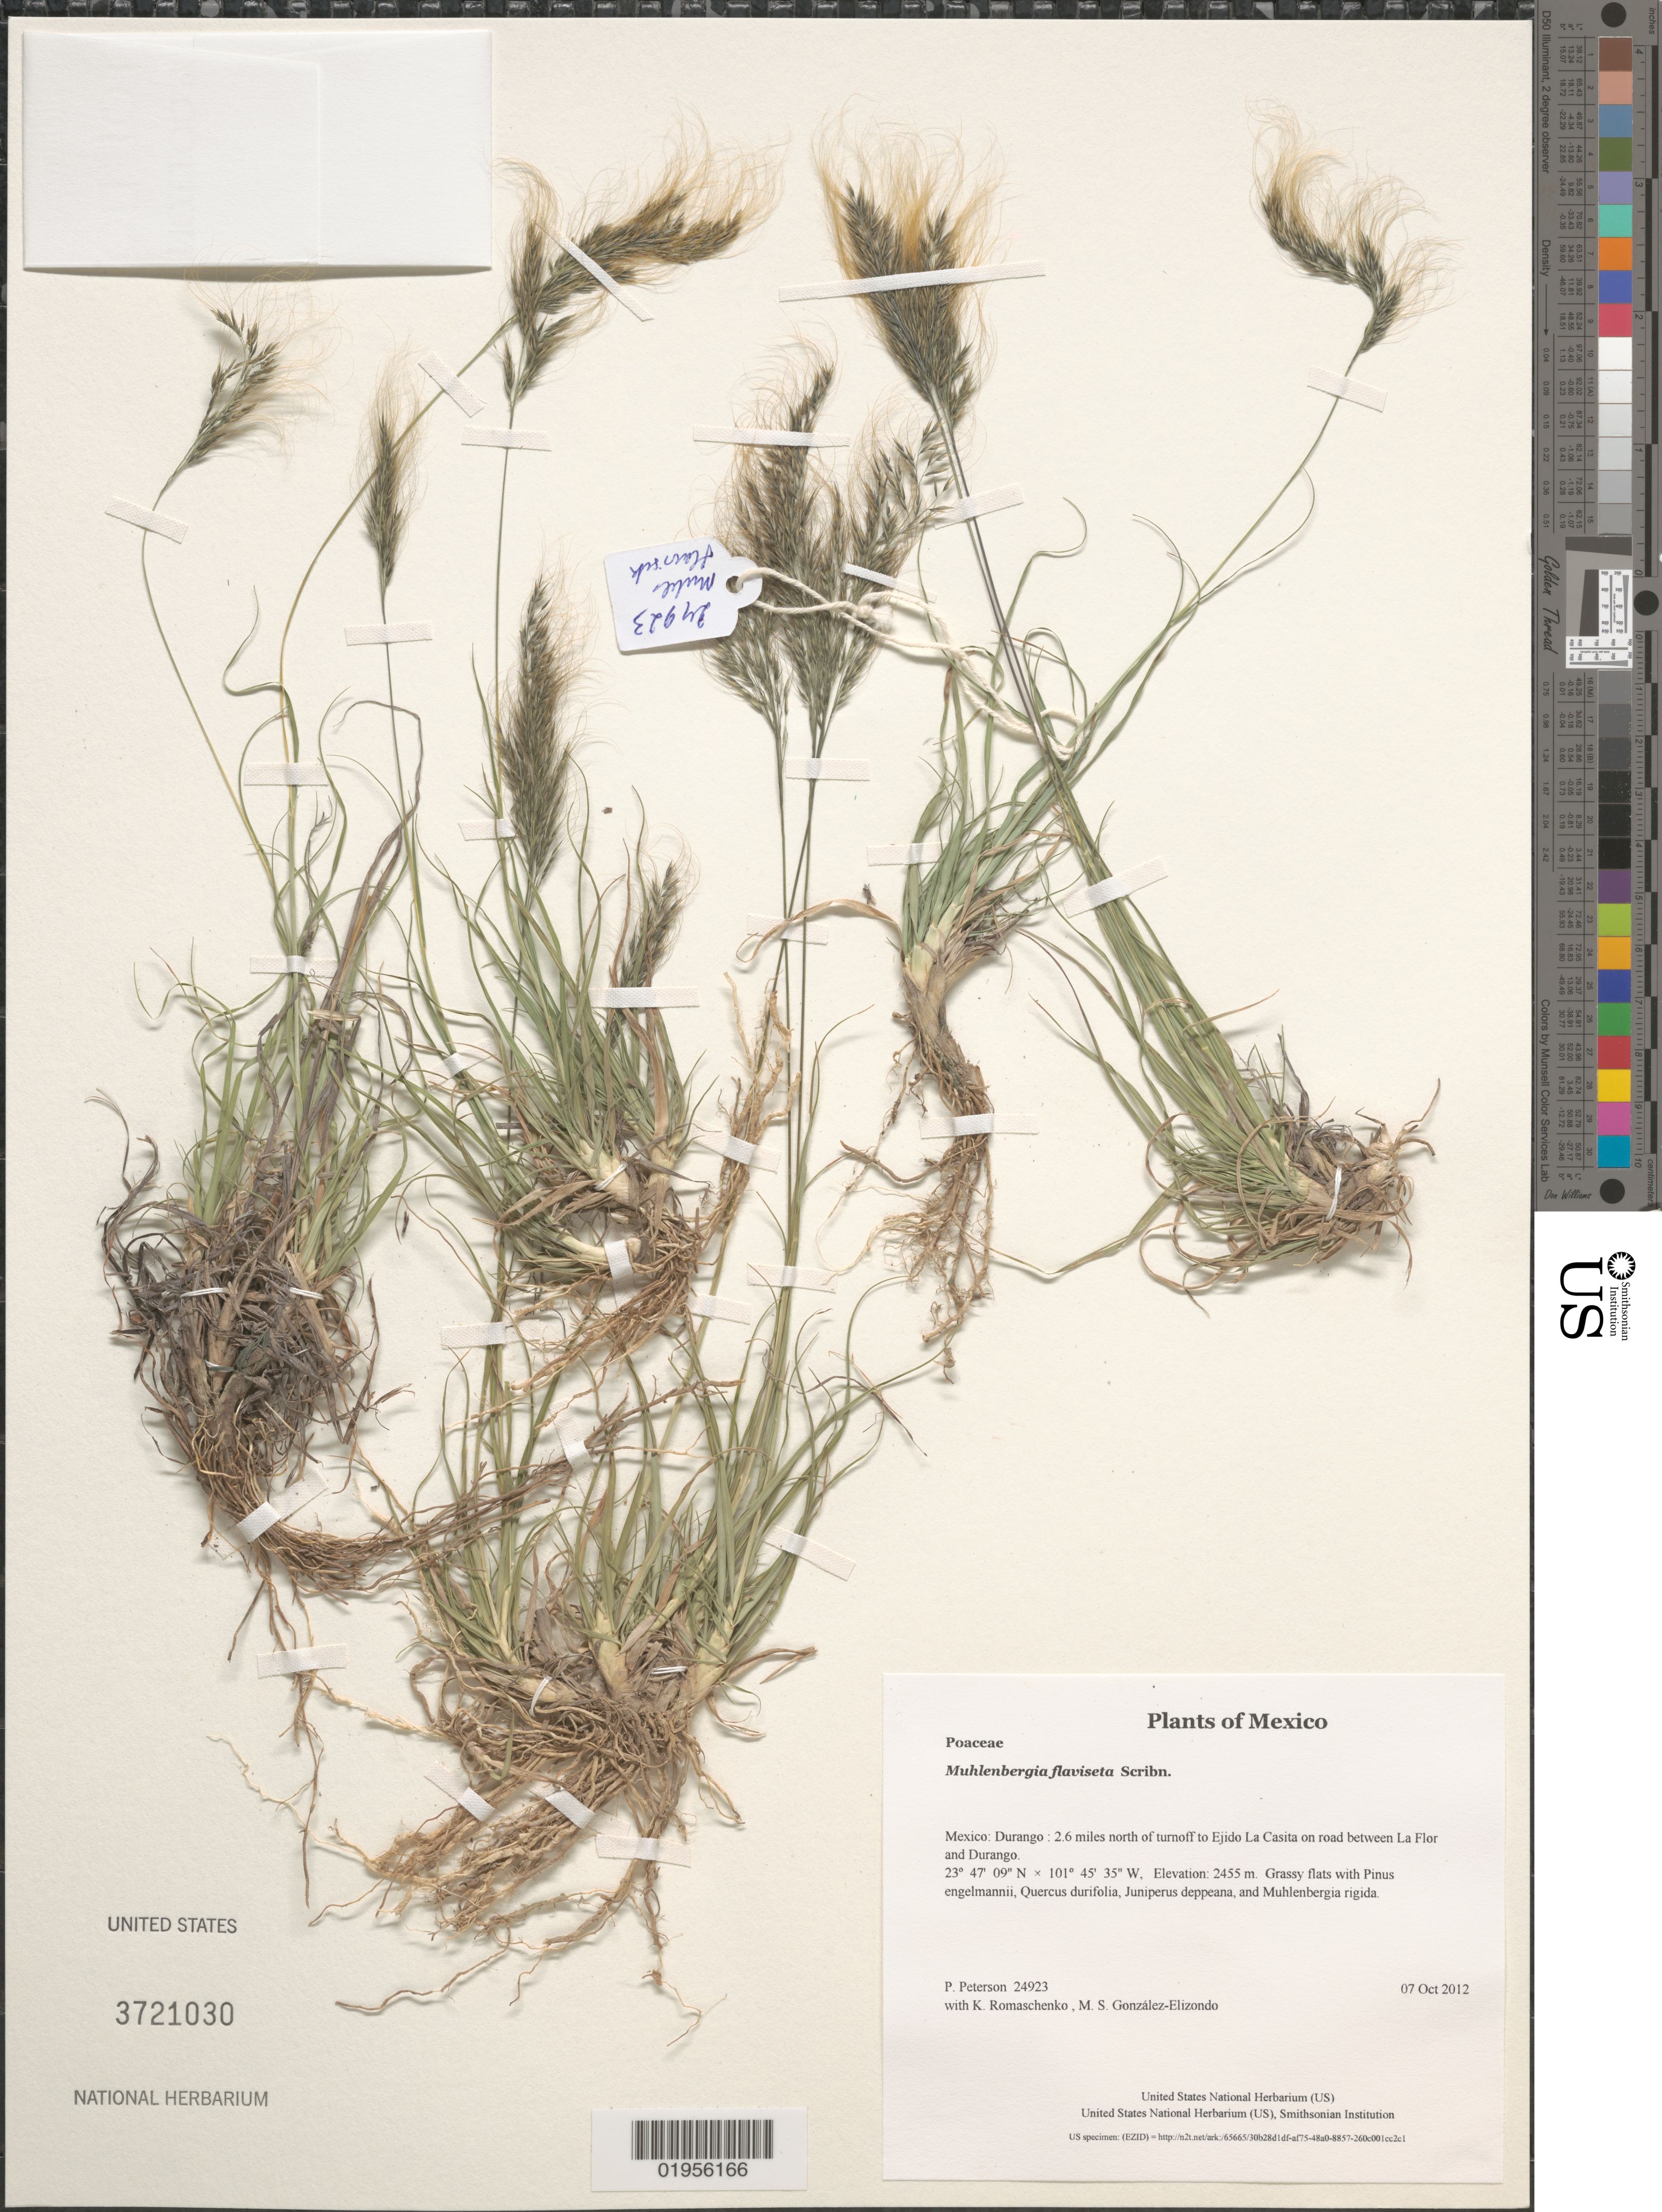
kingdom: Plantae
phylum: Tracheophyta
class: Liliopsida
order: Poales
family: Poaceae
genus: Muhlenbergia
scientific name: Muhlenbergia flaviseta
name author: Scribn.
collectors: P. M. Peterson, K. Romaschenko & M. S. González-Elizondo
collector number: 24923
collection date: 2012-10-07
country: Mexico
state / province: Durango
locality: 2.6 miles north of turnoff to Ejido La Casita on road between La Flor and Durango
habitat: Grassy flats with Pinus engelmannii, Quercus durifolia, Juniperus deppeana, and Muhlenbergia rigida.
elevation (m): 2455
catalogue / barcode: US 3721030